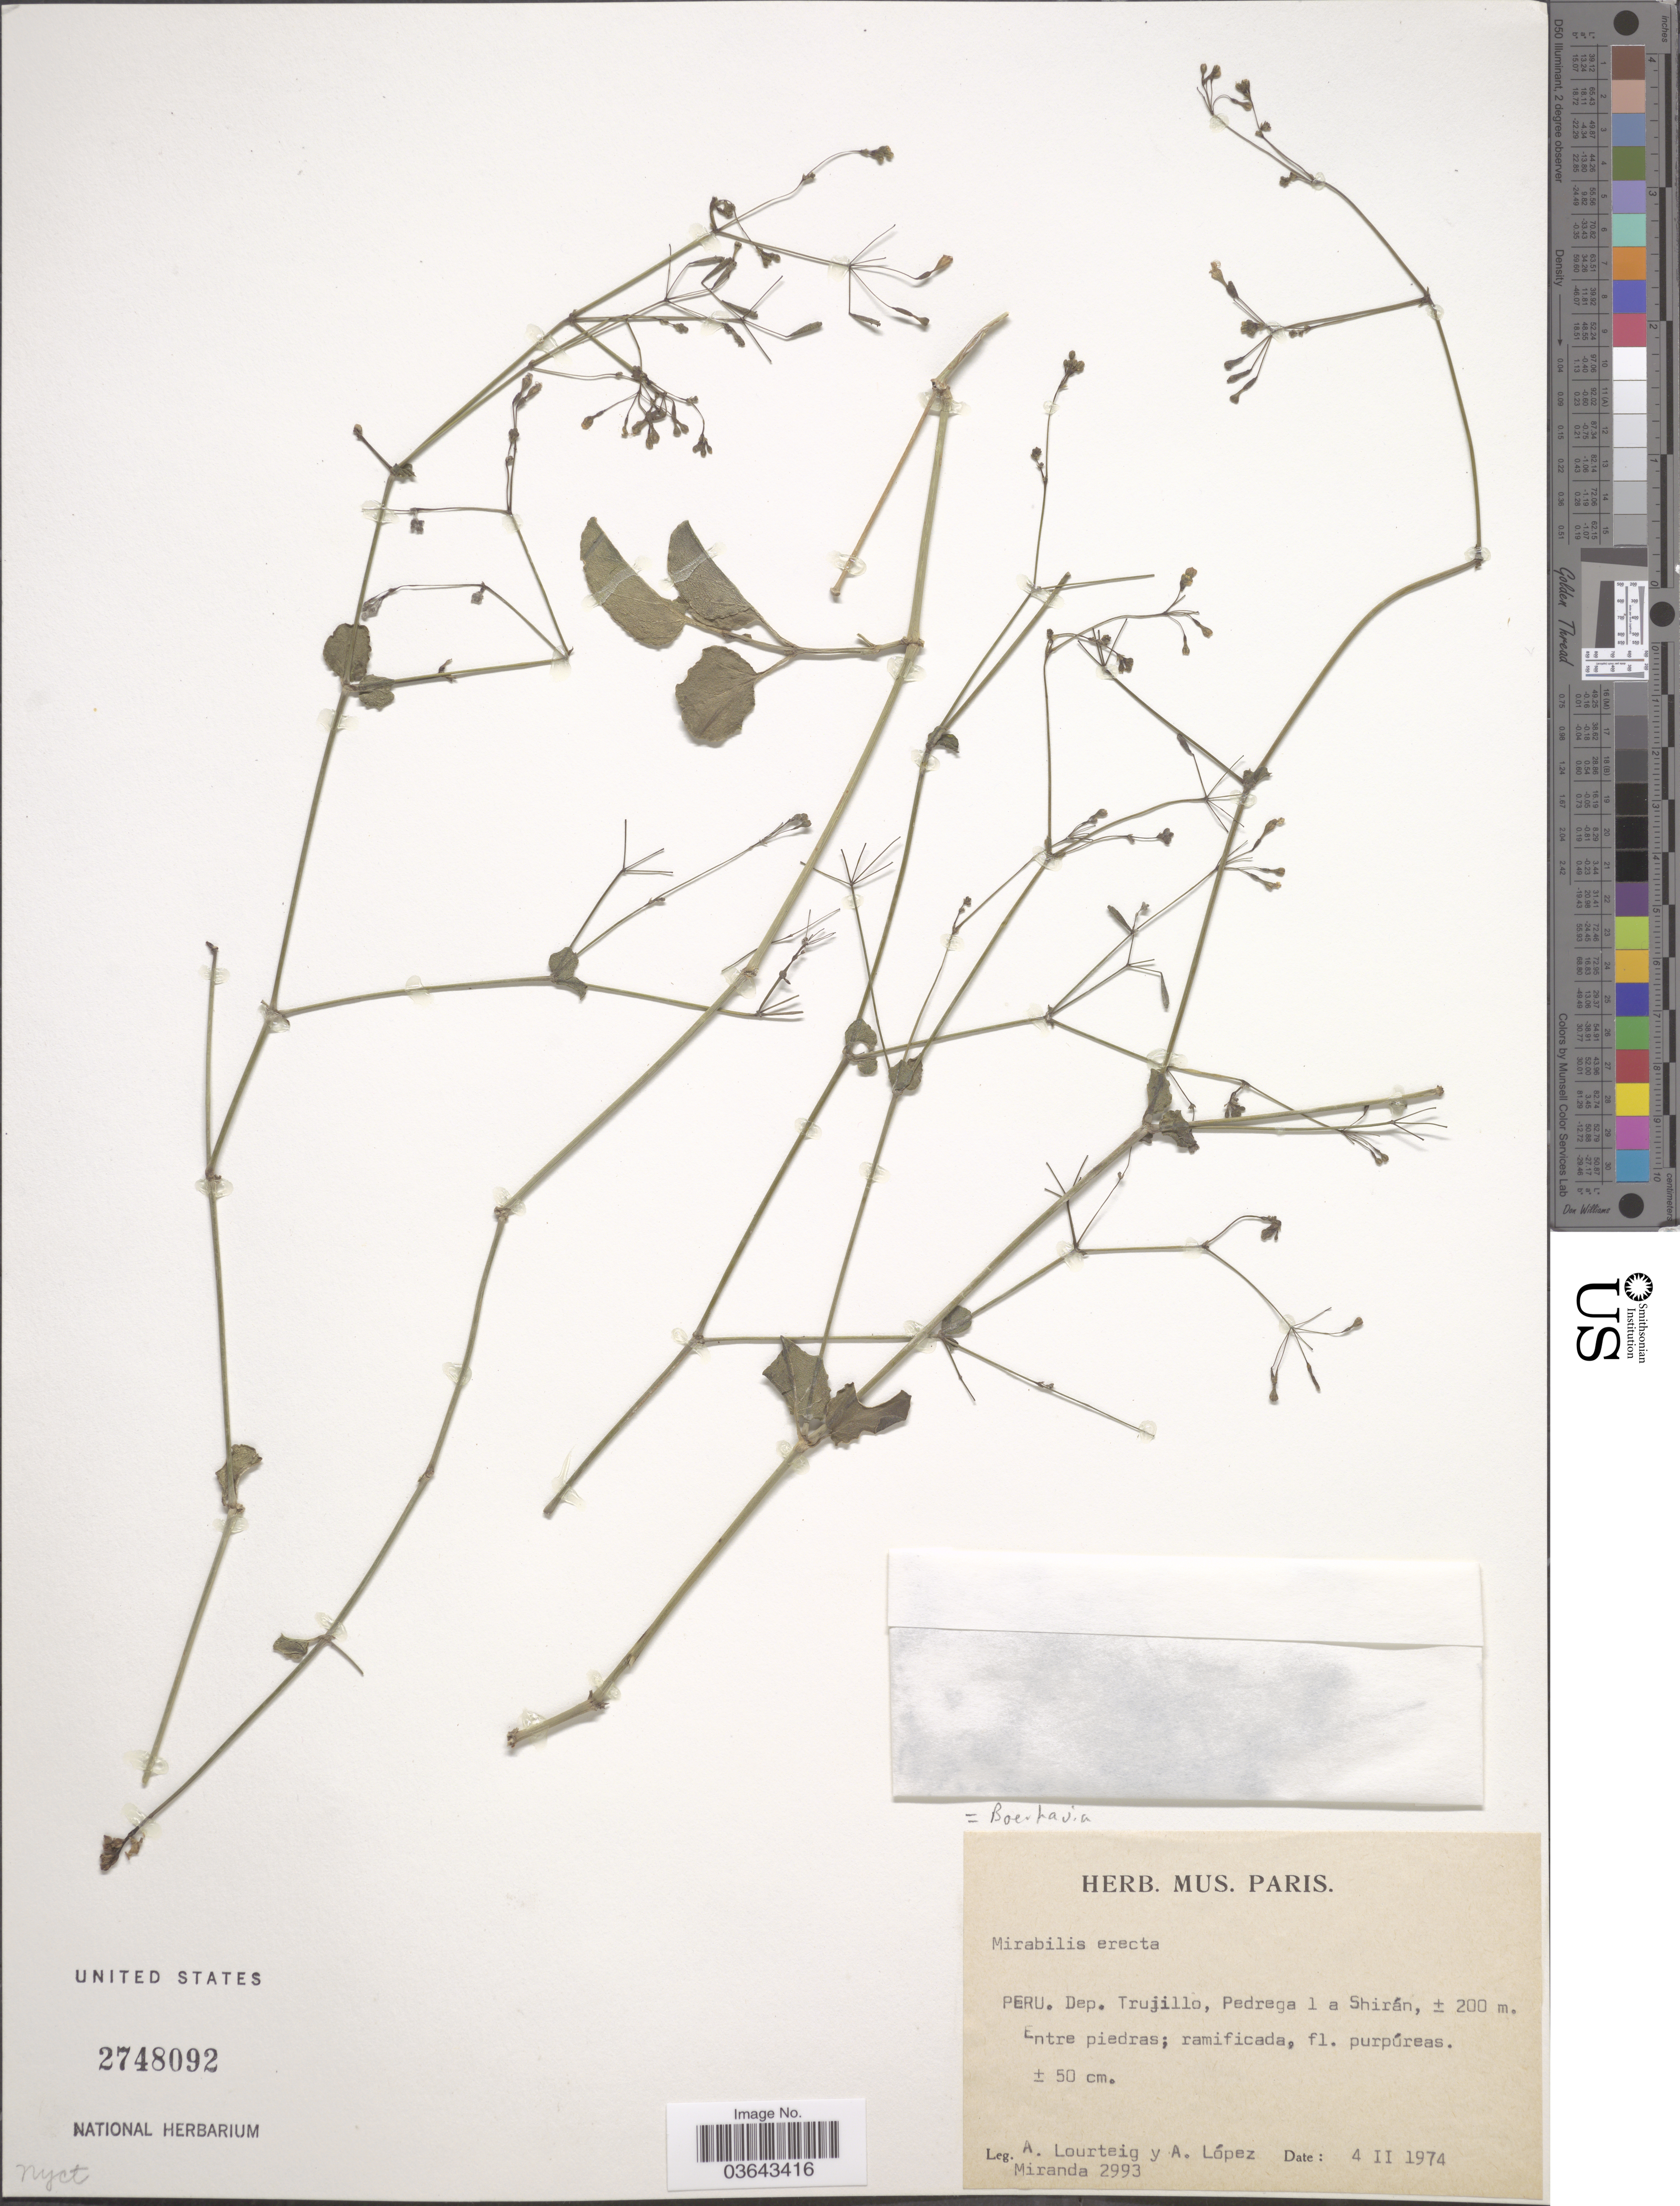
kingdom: Plantae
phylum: Tracheophyta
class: Magnoliopsida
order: Caryophyllales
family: Nyctaginaceae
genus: Boerhavia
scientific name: Boerhavia erecta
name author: L.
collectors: A. Lourteig & A. López M.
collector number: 2993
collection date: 1974-02-04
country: Venezuela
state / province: Trujillo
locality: Dep. Trujillo, Pedrega 1 a Shirán.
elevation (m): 200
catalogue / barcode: US 2748092